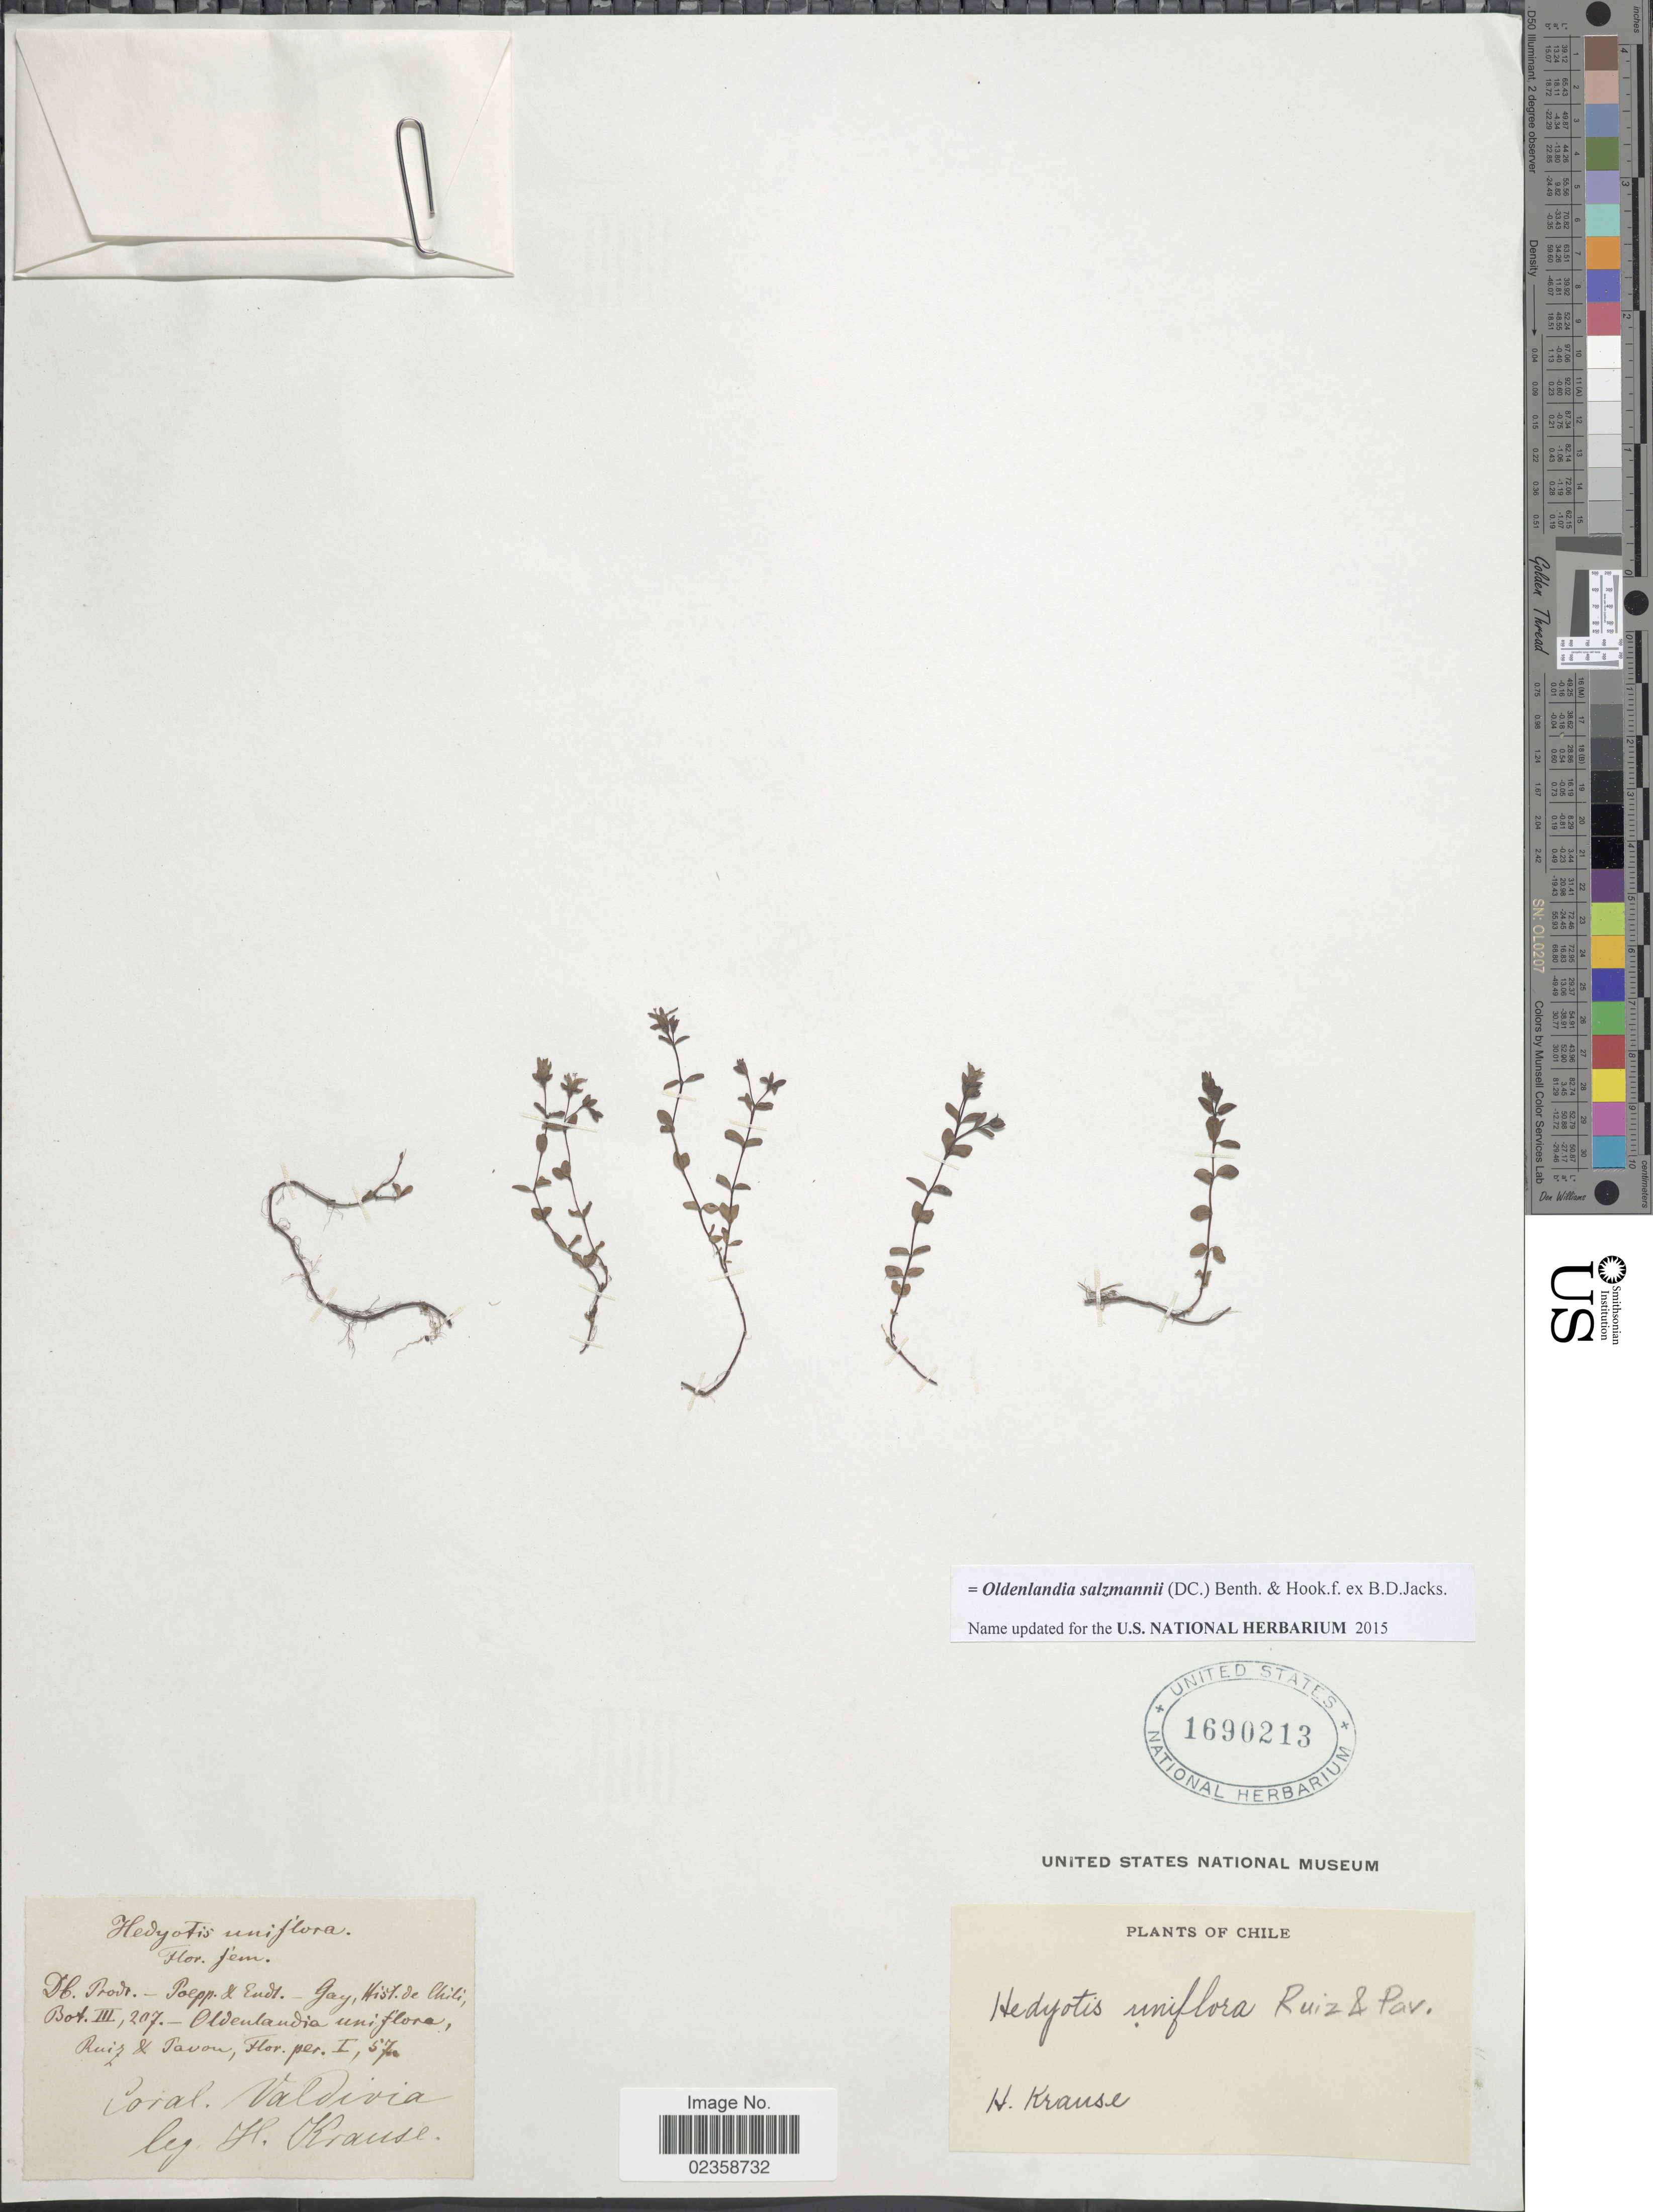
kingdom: Plantae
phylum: Tracheophyta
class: Magnoliopsida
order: Gentianales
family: Rubiaceae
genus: Oldenlandia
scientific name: Oldenlandia salzmannii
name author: (DC.) Benth. & Hook. f. ex B.D. Jacks.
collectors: H. Krause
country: Chile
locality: Coral. Valdivia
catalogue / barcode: US 1690213